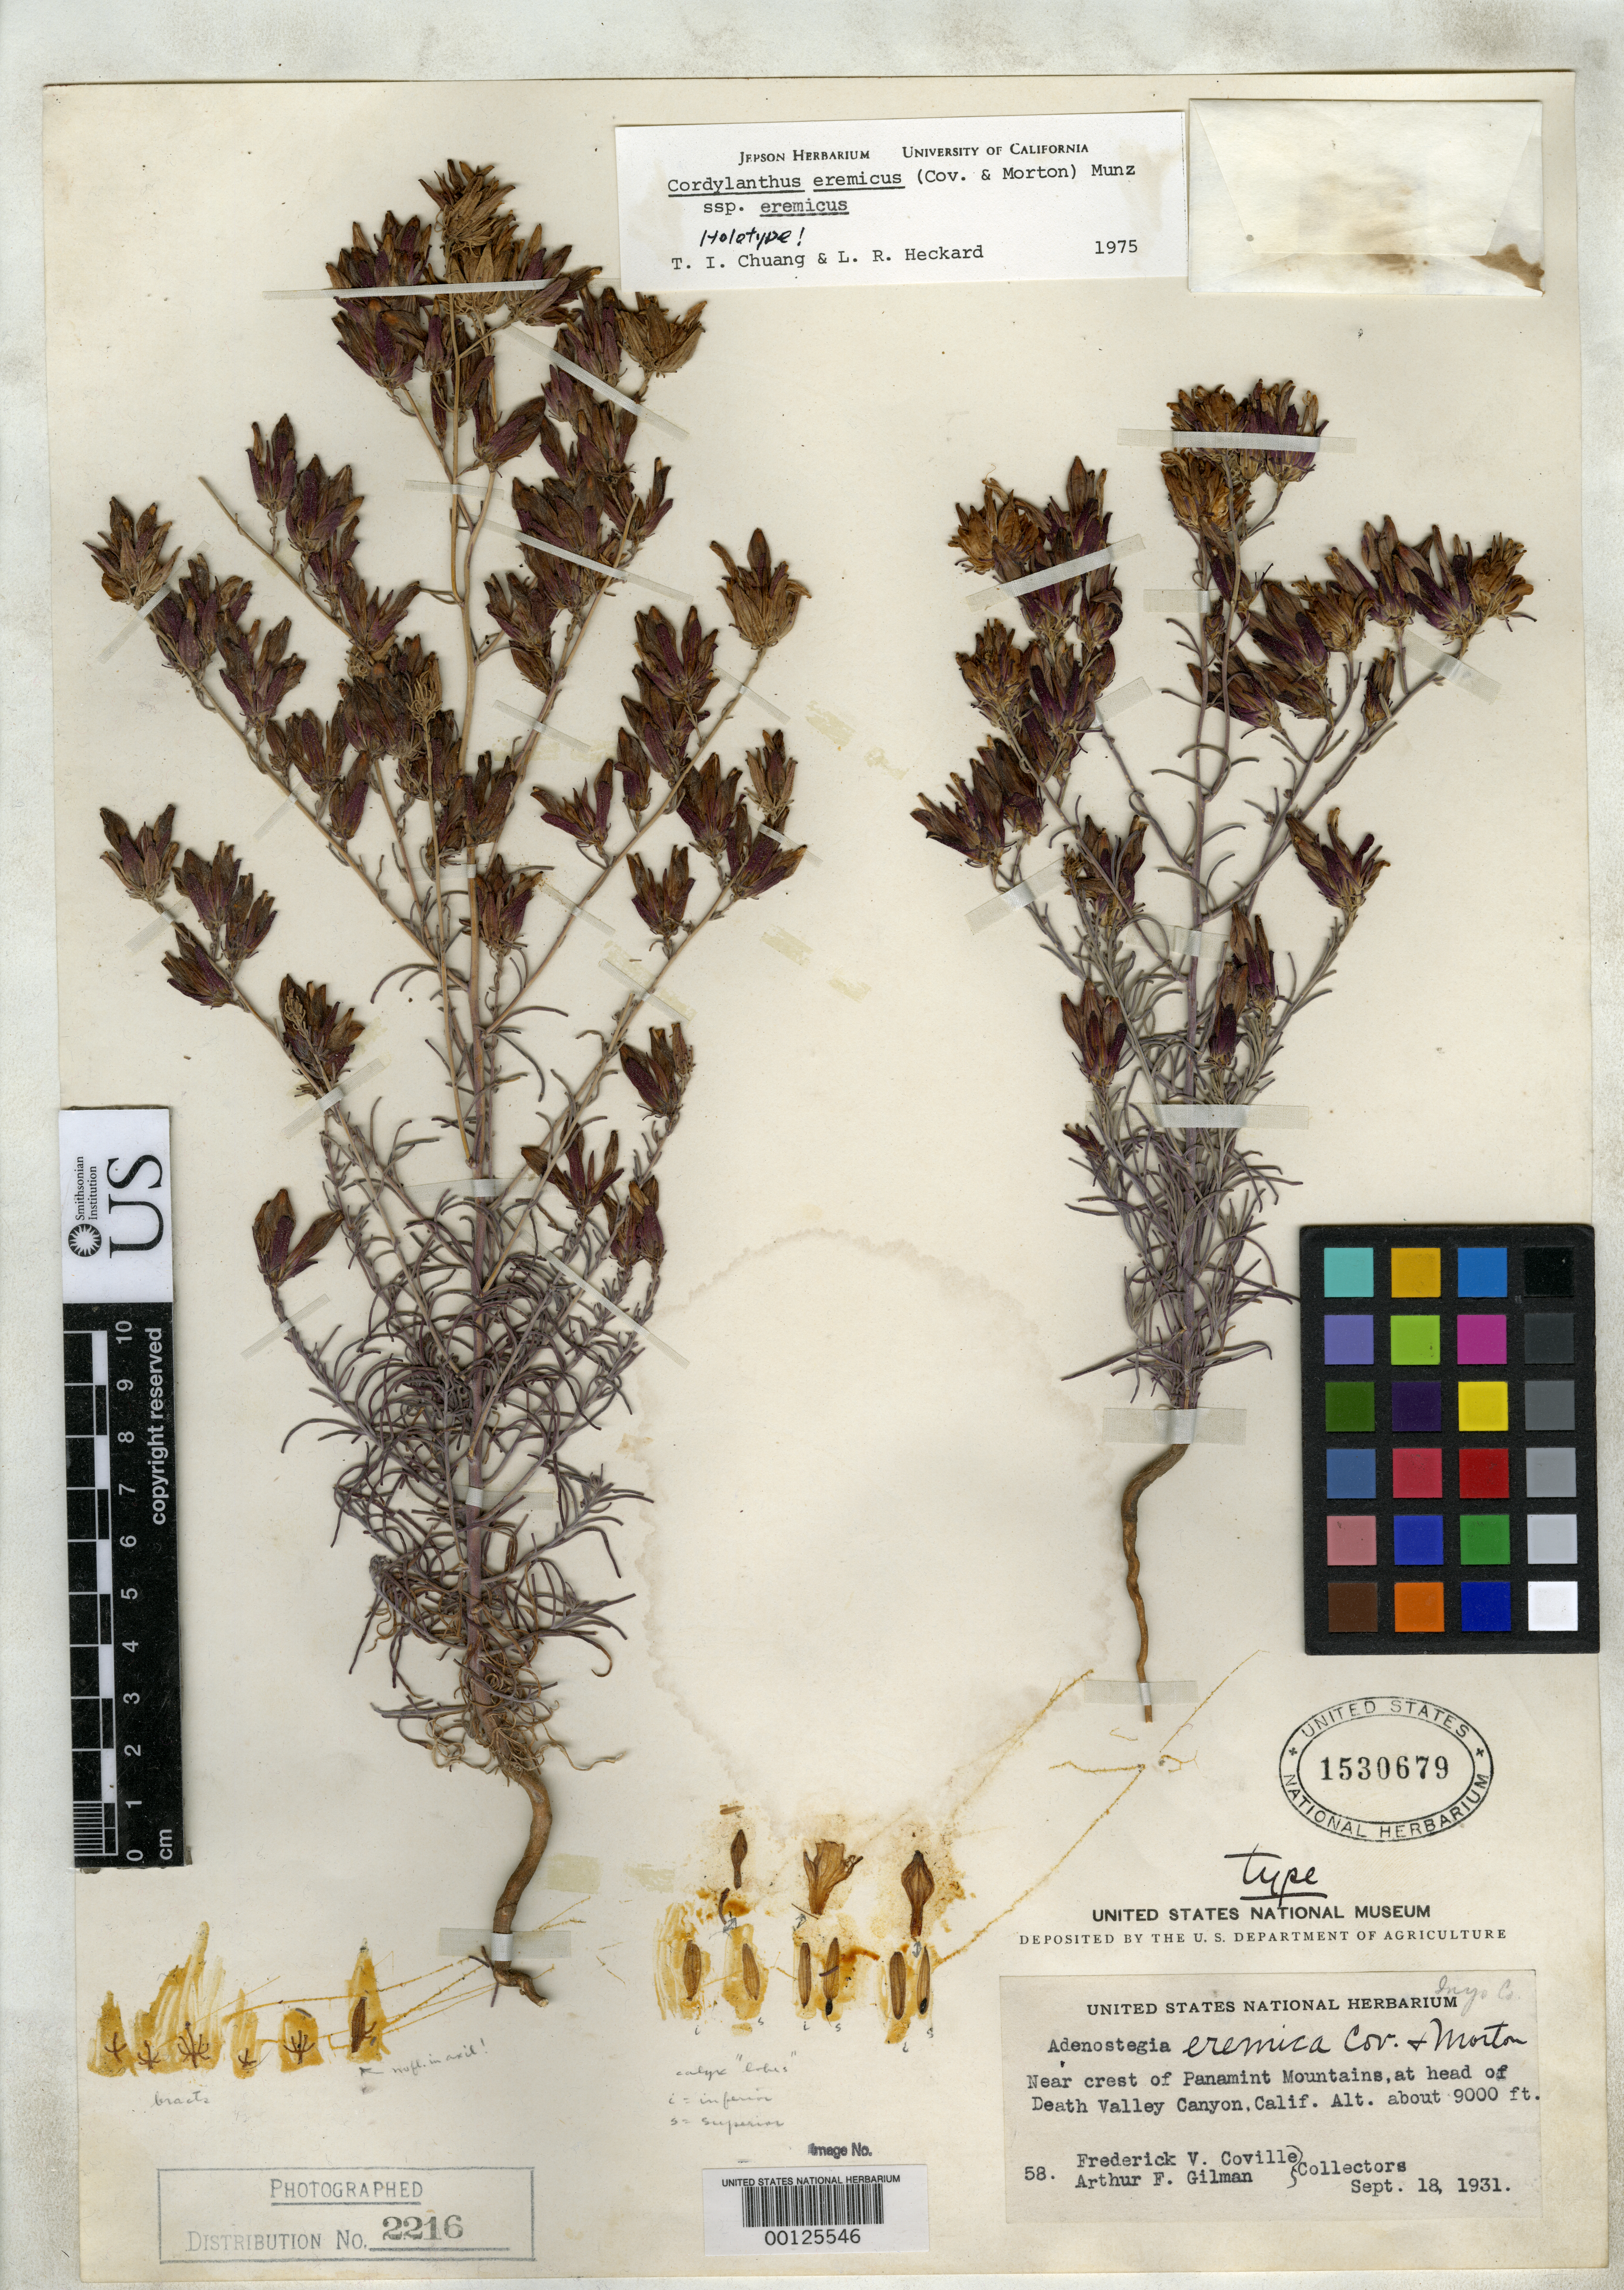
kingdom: Plantae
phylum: Tracheophyta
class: Magnoliopsida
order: Lamiales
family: Orobanchaceae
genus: Adenostegia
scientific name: Adenostegia eremica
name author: Coville & C.V. Morton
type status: Holotype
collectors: F. V. Coville & M. F. Gilman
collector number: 58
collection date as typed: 18 Sep 1931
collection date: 1931-09-18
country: United States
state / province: California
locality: Death Valley Canyon.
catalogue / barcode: US 1530679